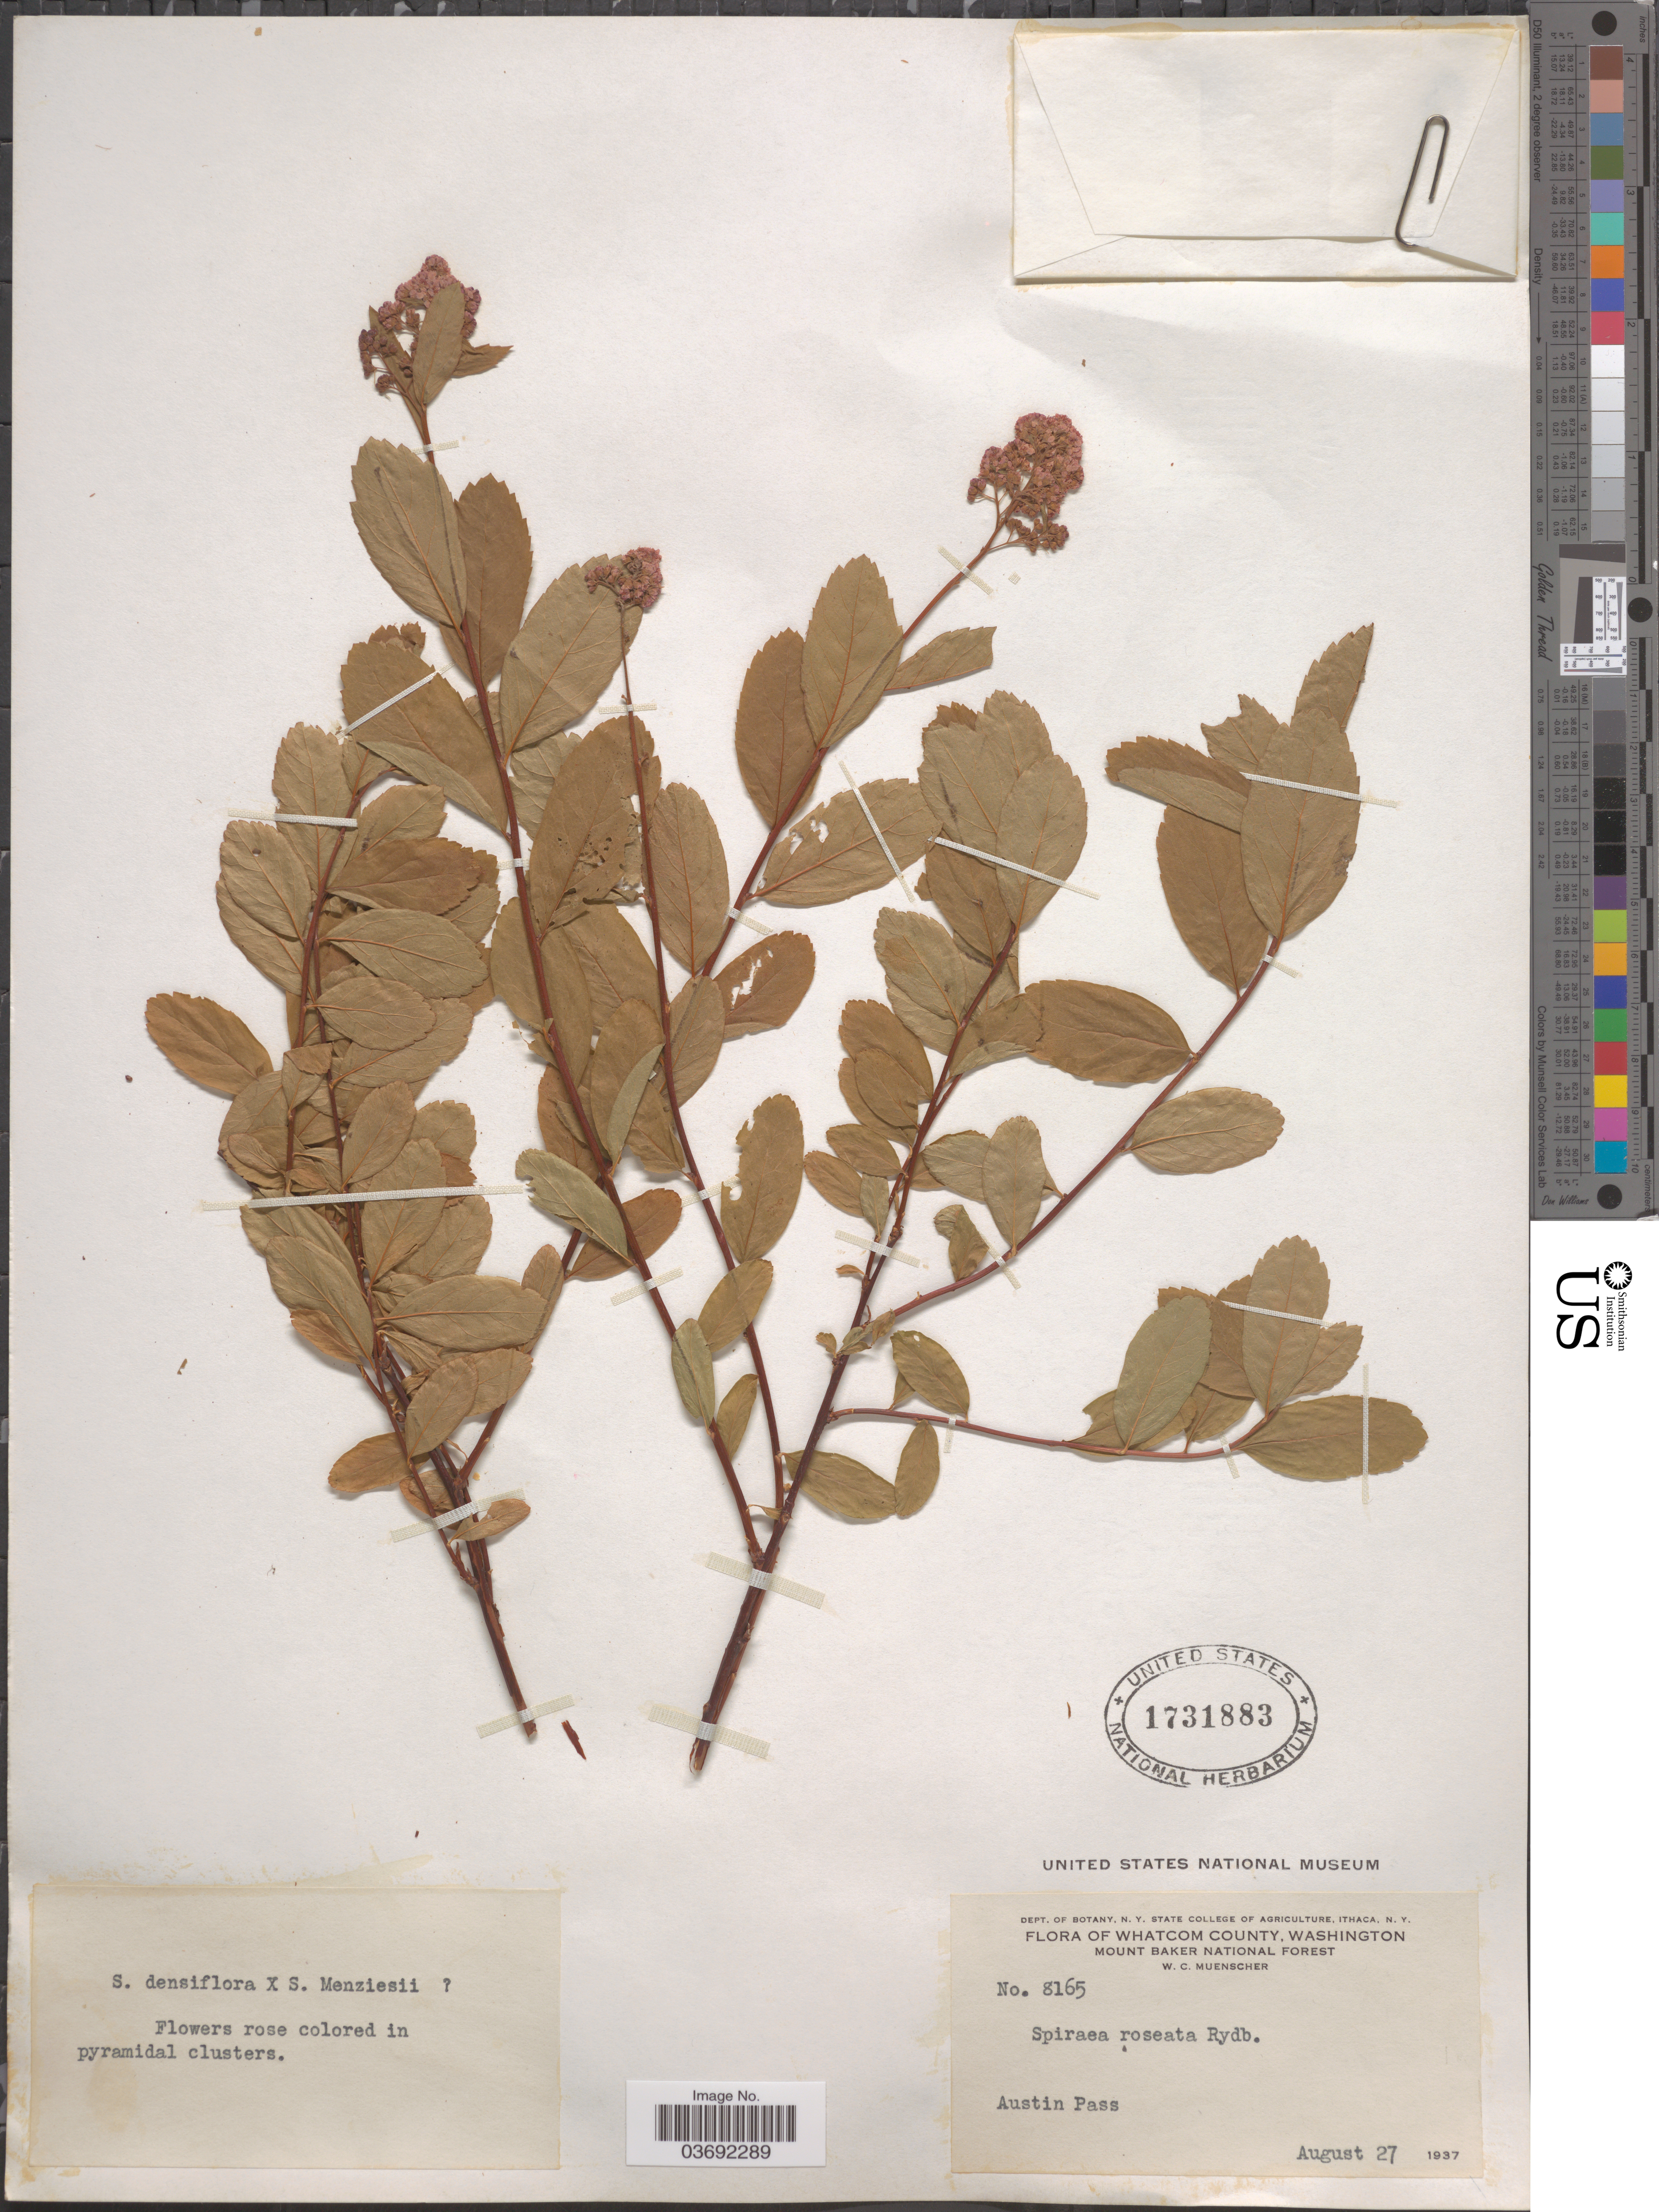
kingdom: Plantae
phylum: Tracheophyta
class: Magnoliopsida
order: Rosales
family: Rosaceae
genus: Spiraea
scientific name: Spiraea densiflora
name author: Nutt. ex Greenm.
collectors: W. Muenscher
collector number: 8165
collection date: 1937-08-27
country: United States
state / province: Washington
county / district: Whatcom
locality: Whatcom County. Mount Baker National Forest. Austin Pass.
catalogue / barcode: US 1731883